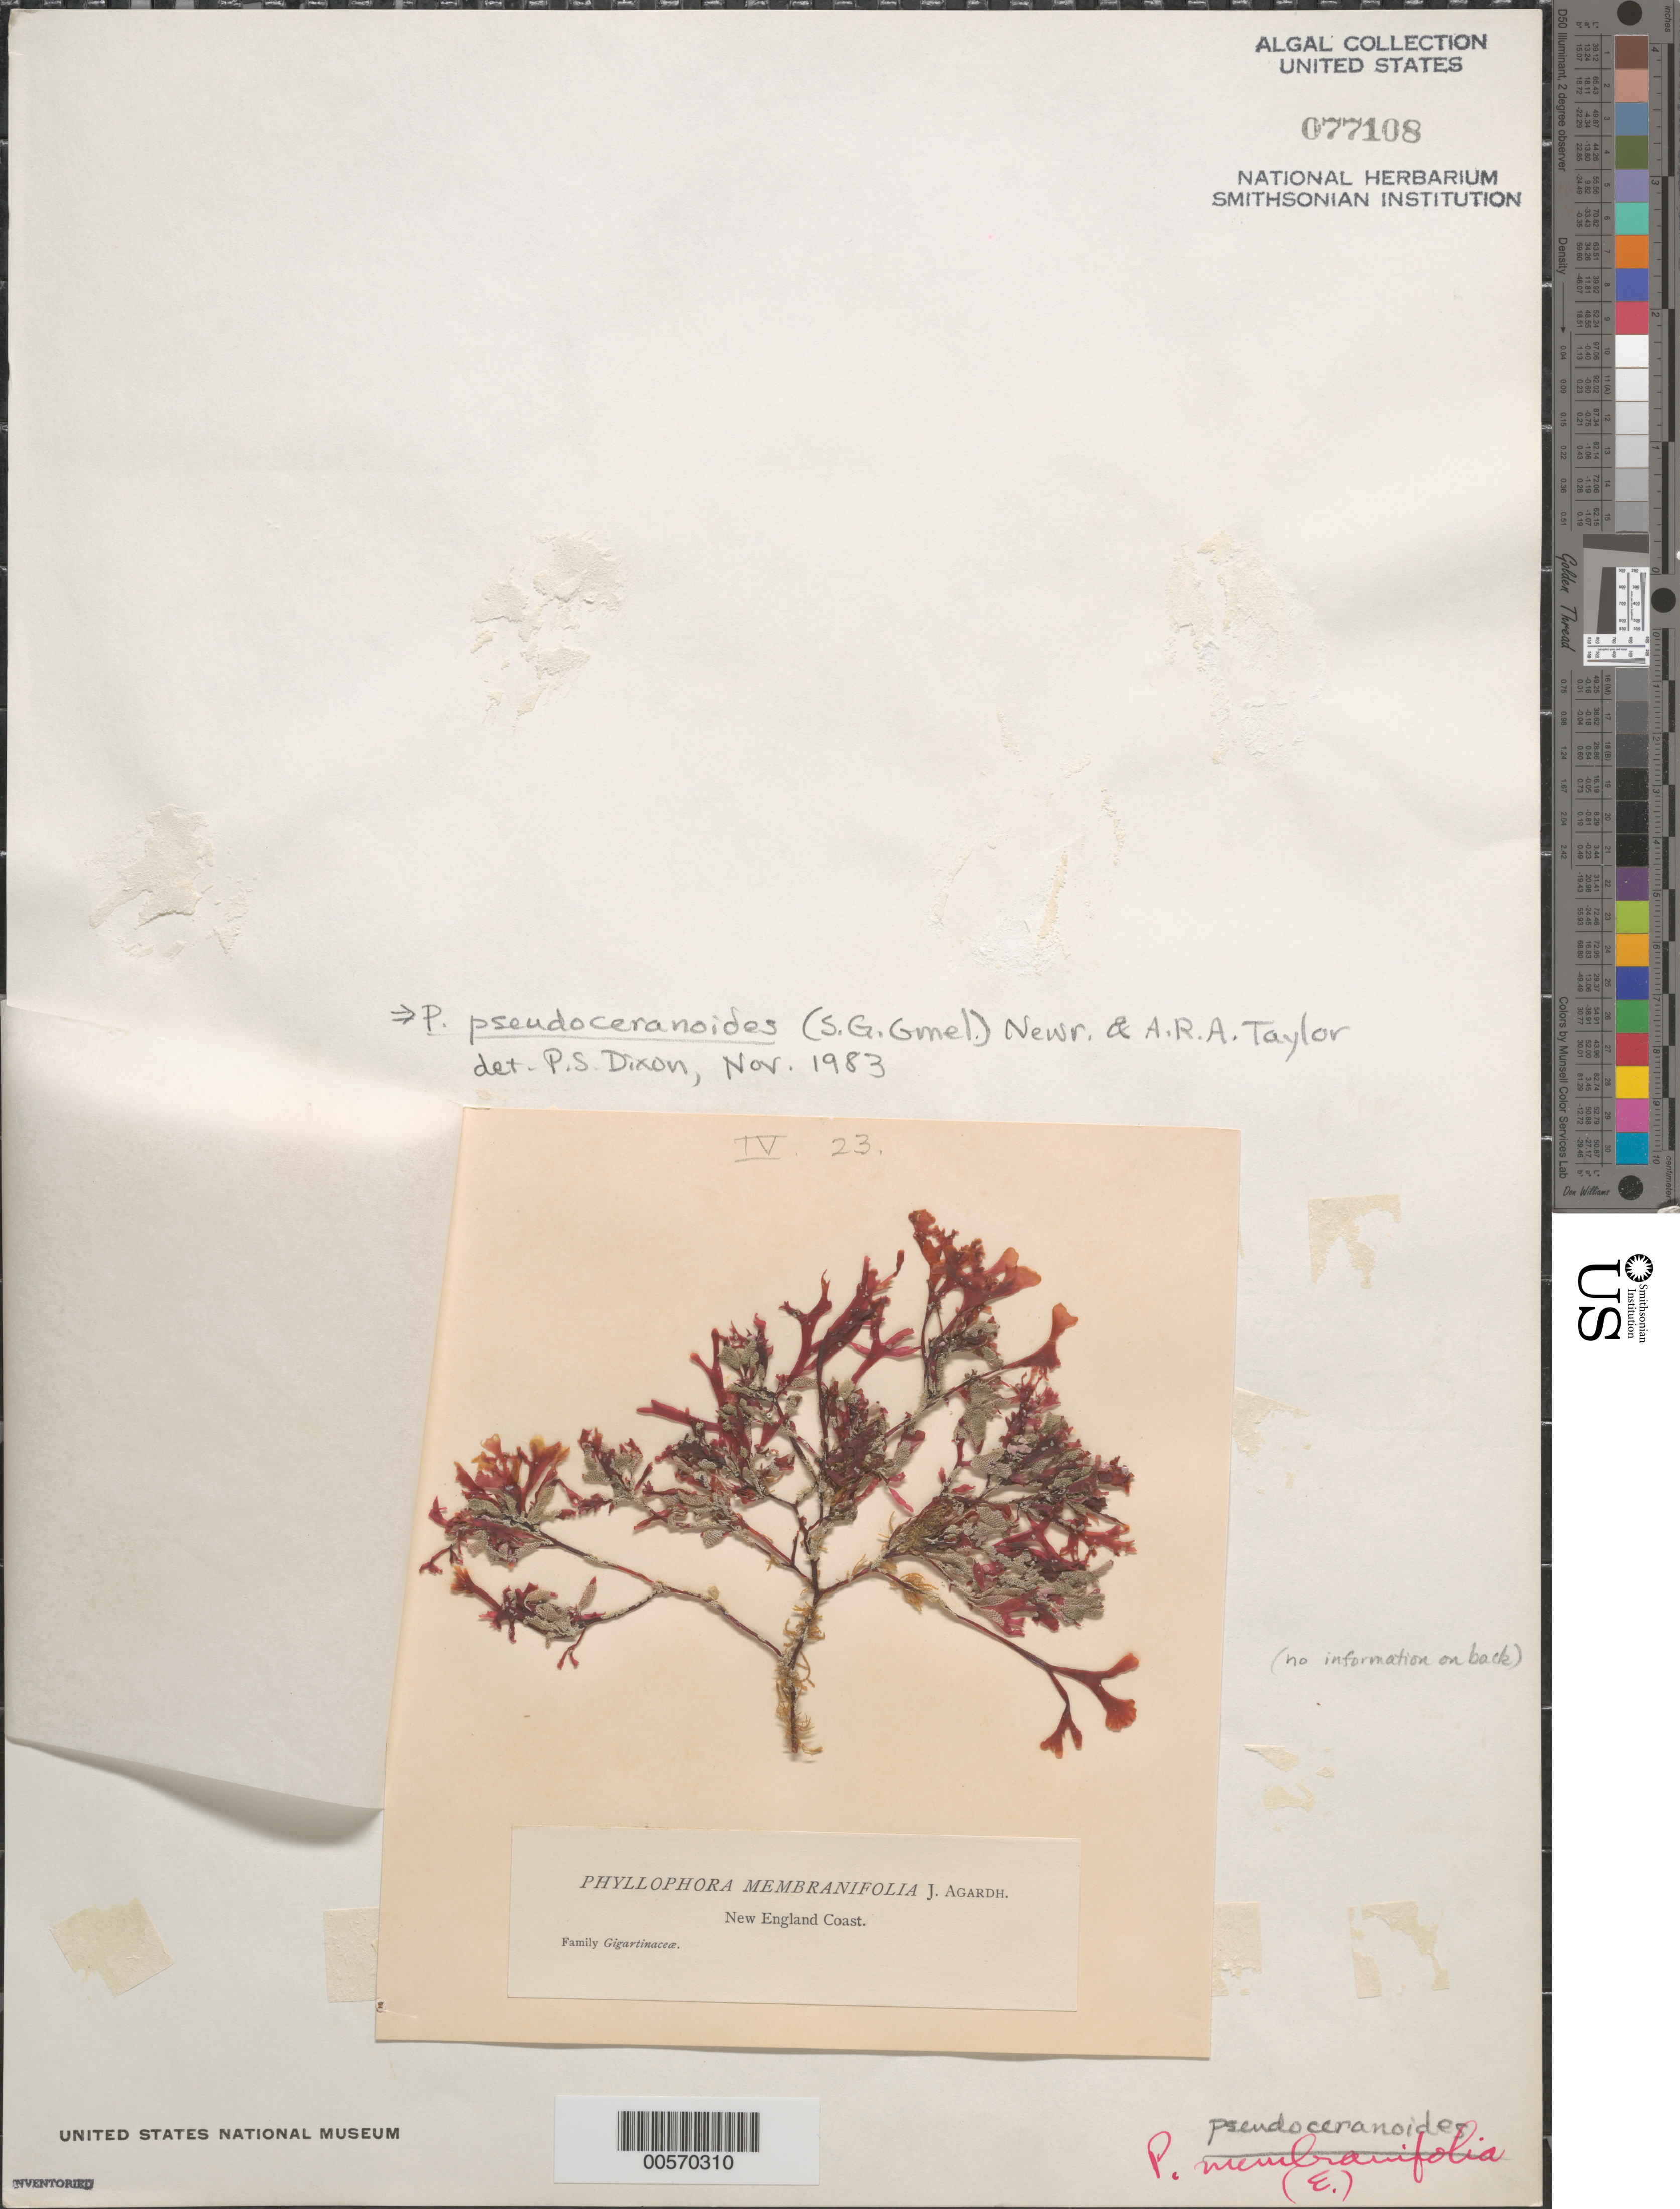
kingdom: Plantae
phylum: Rhodophyta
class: Florideophyceae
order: Gigartinales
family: Phyllophoraceae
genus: Phyllophora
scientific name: Phyllophora pseudoceranoides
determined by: Dixon, P. S.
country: United States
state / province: New England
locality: Coast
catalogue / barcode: US 77108